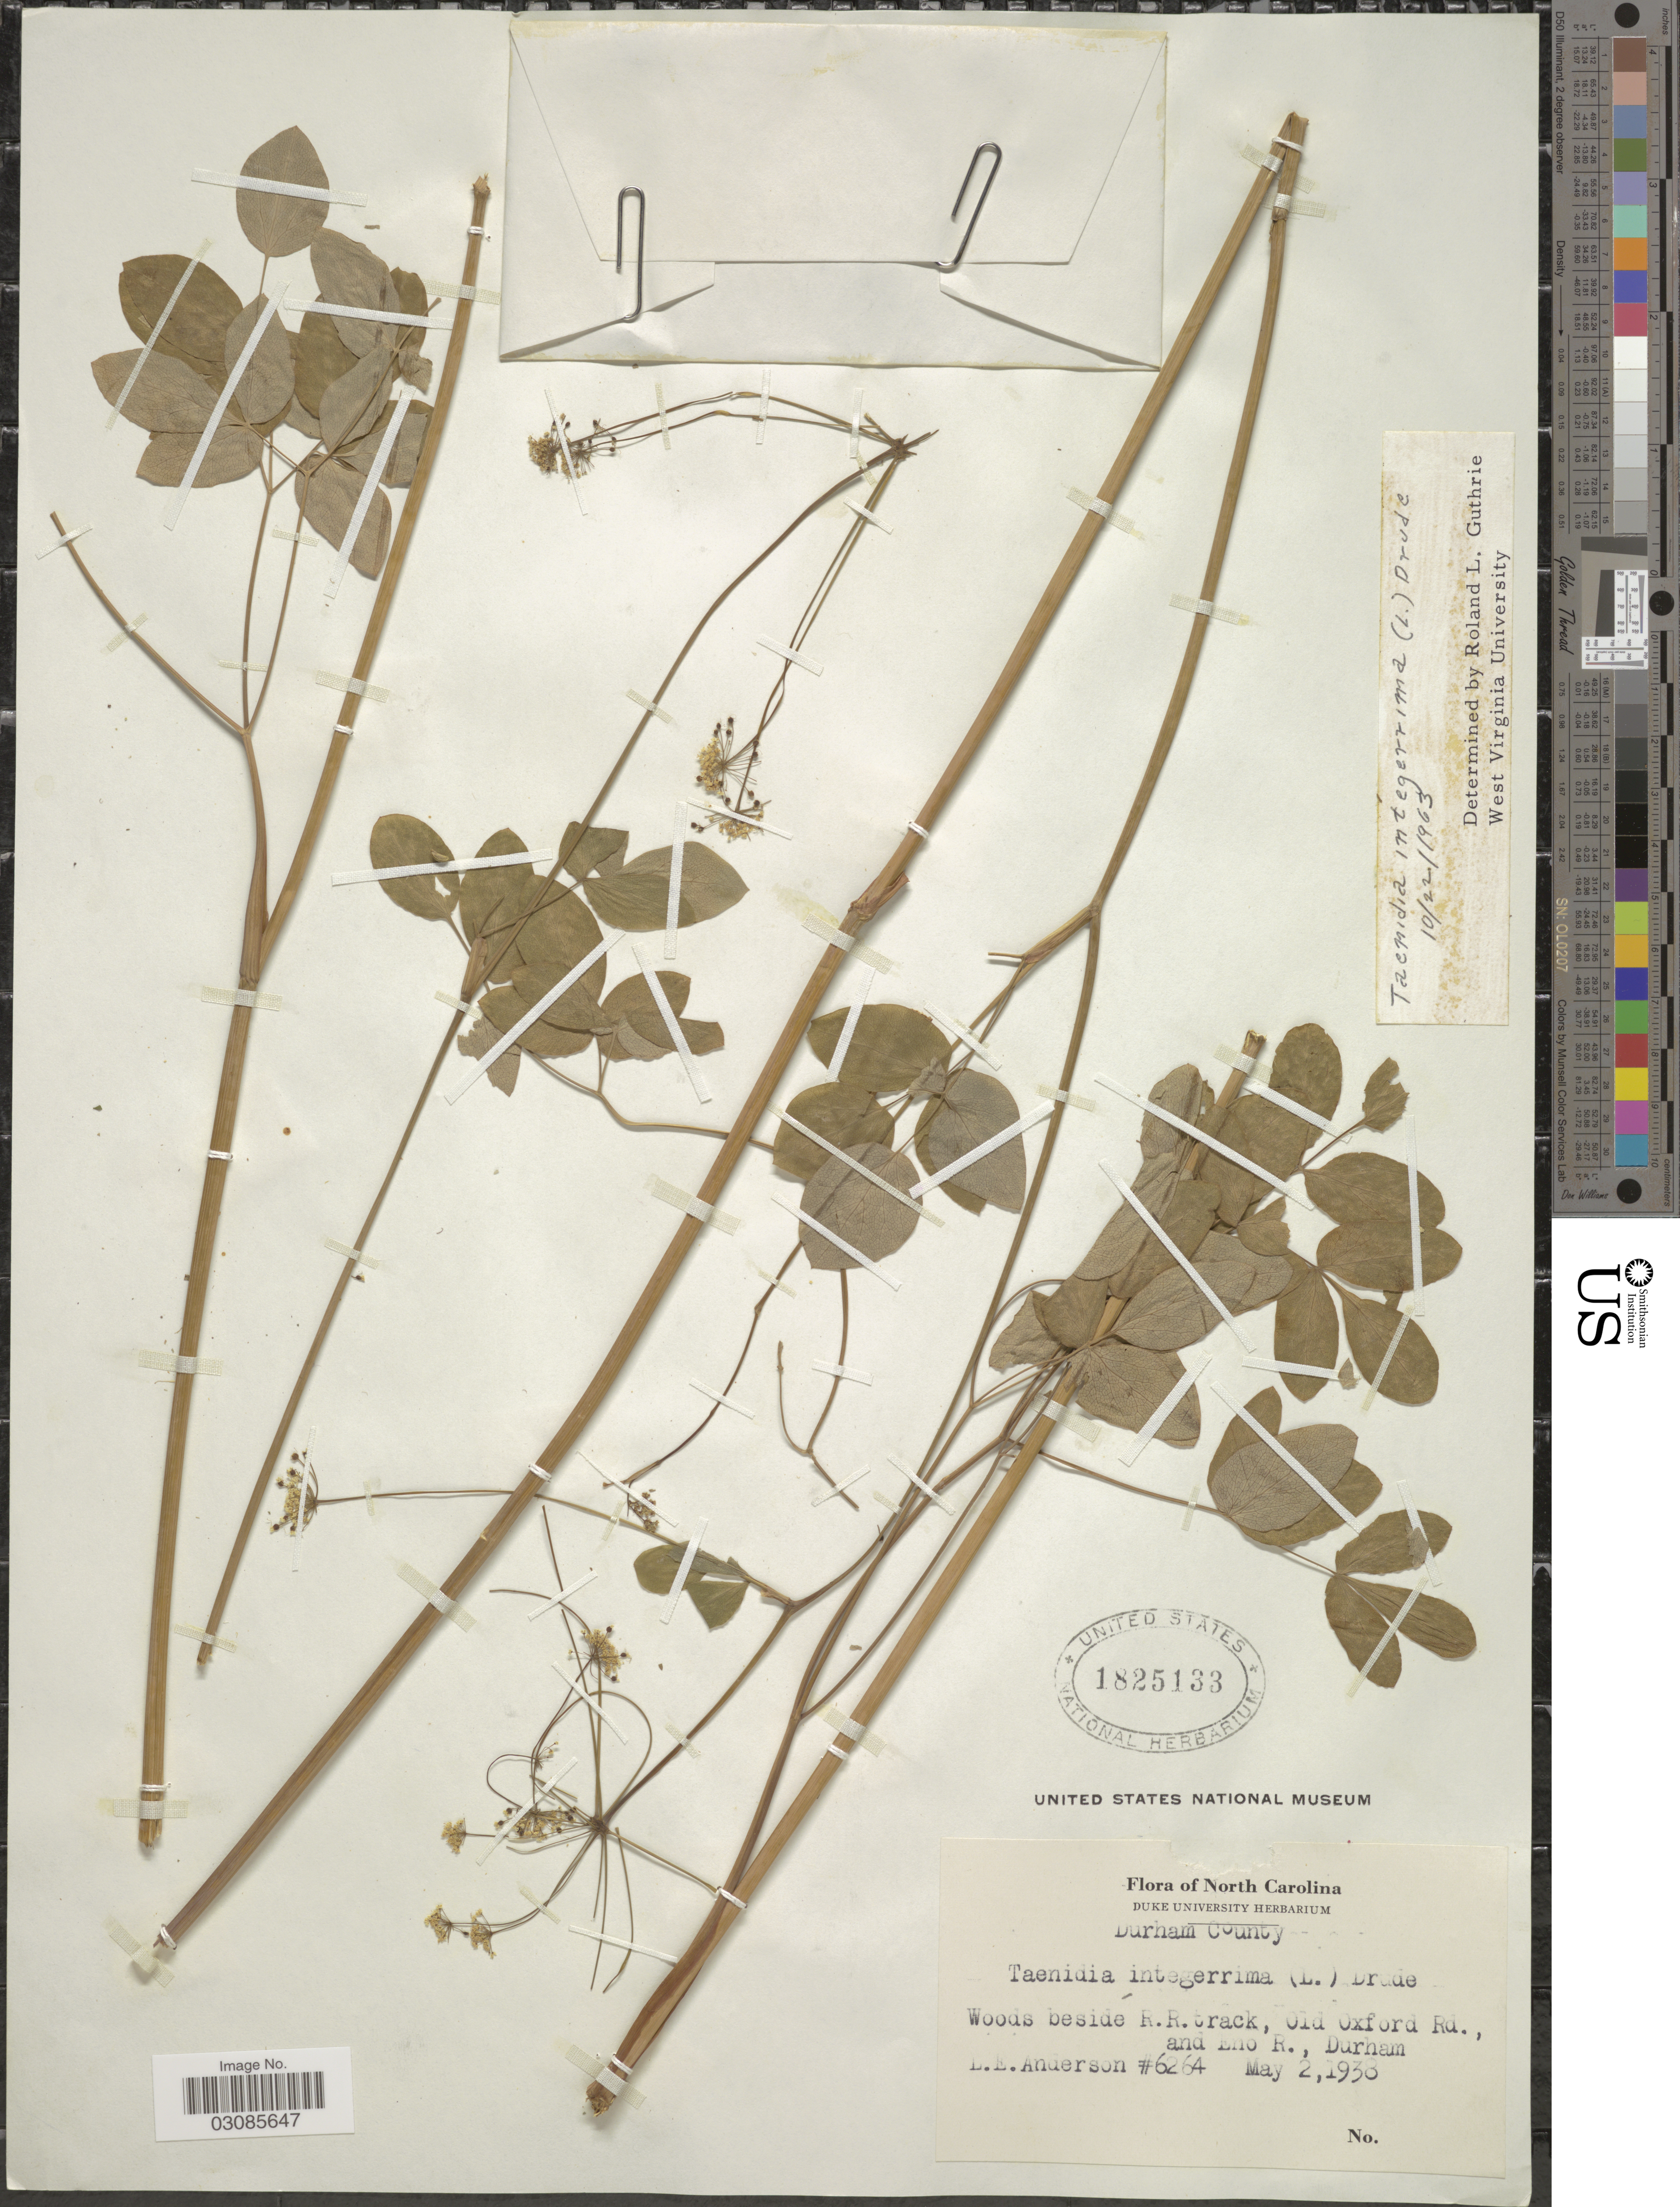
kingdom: Plantae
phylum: Tracheophyta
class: Magnoliopsida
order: Apiales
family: Apiaceae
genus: Taenidia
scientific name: Taenidia integerrima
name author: (L.) Drude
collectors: L. E. Anderson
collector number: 6264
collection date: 1938-05-02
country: United States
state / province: North Carolina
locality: Durham County. Woods beside R. R. track, Old Oxford Rd., and Eno R., Durham.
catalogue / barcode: US 1825133